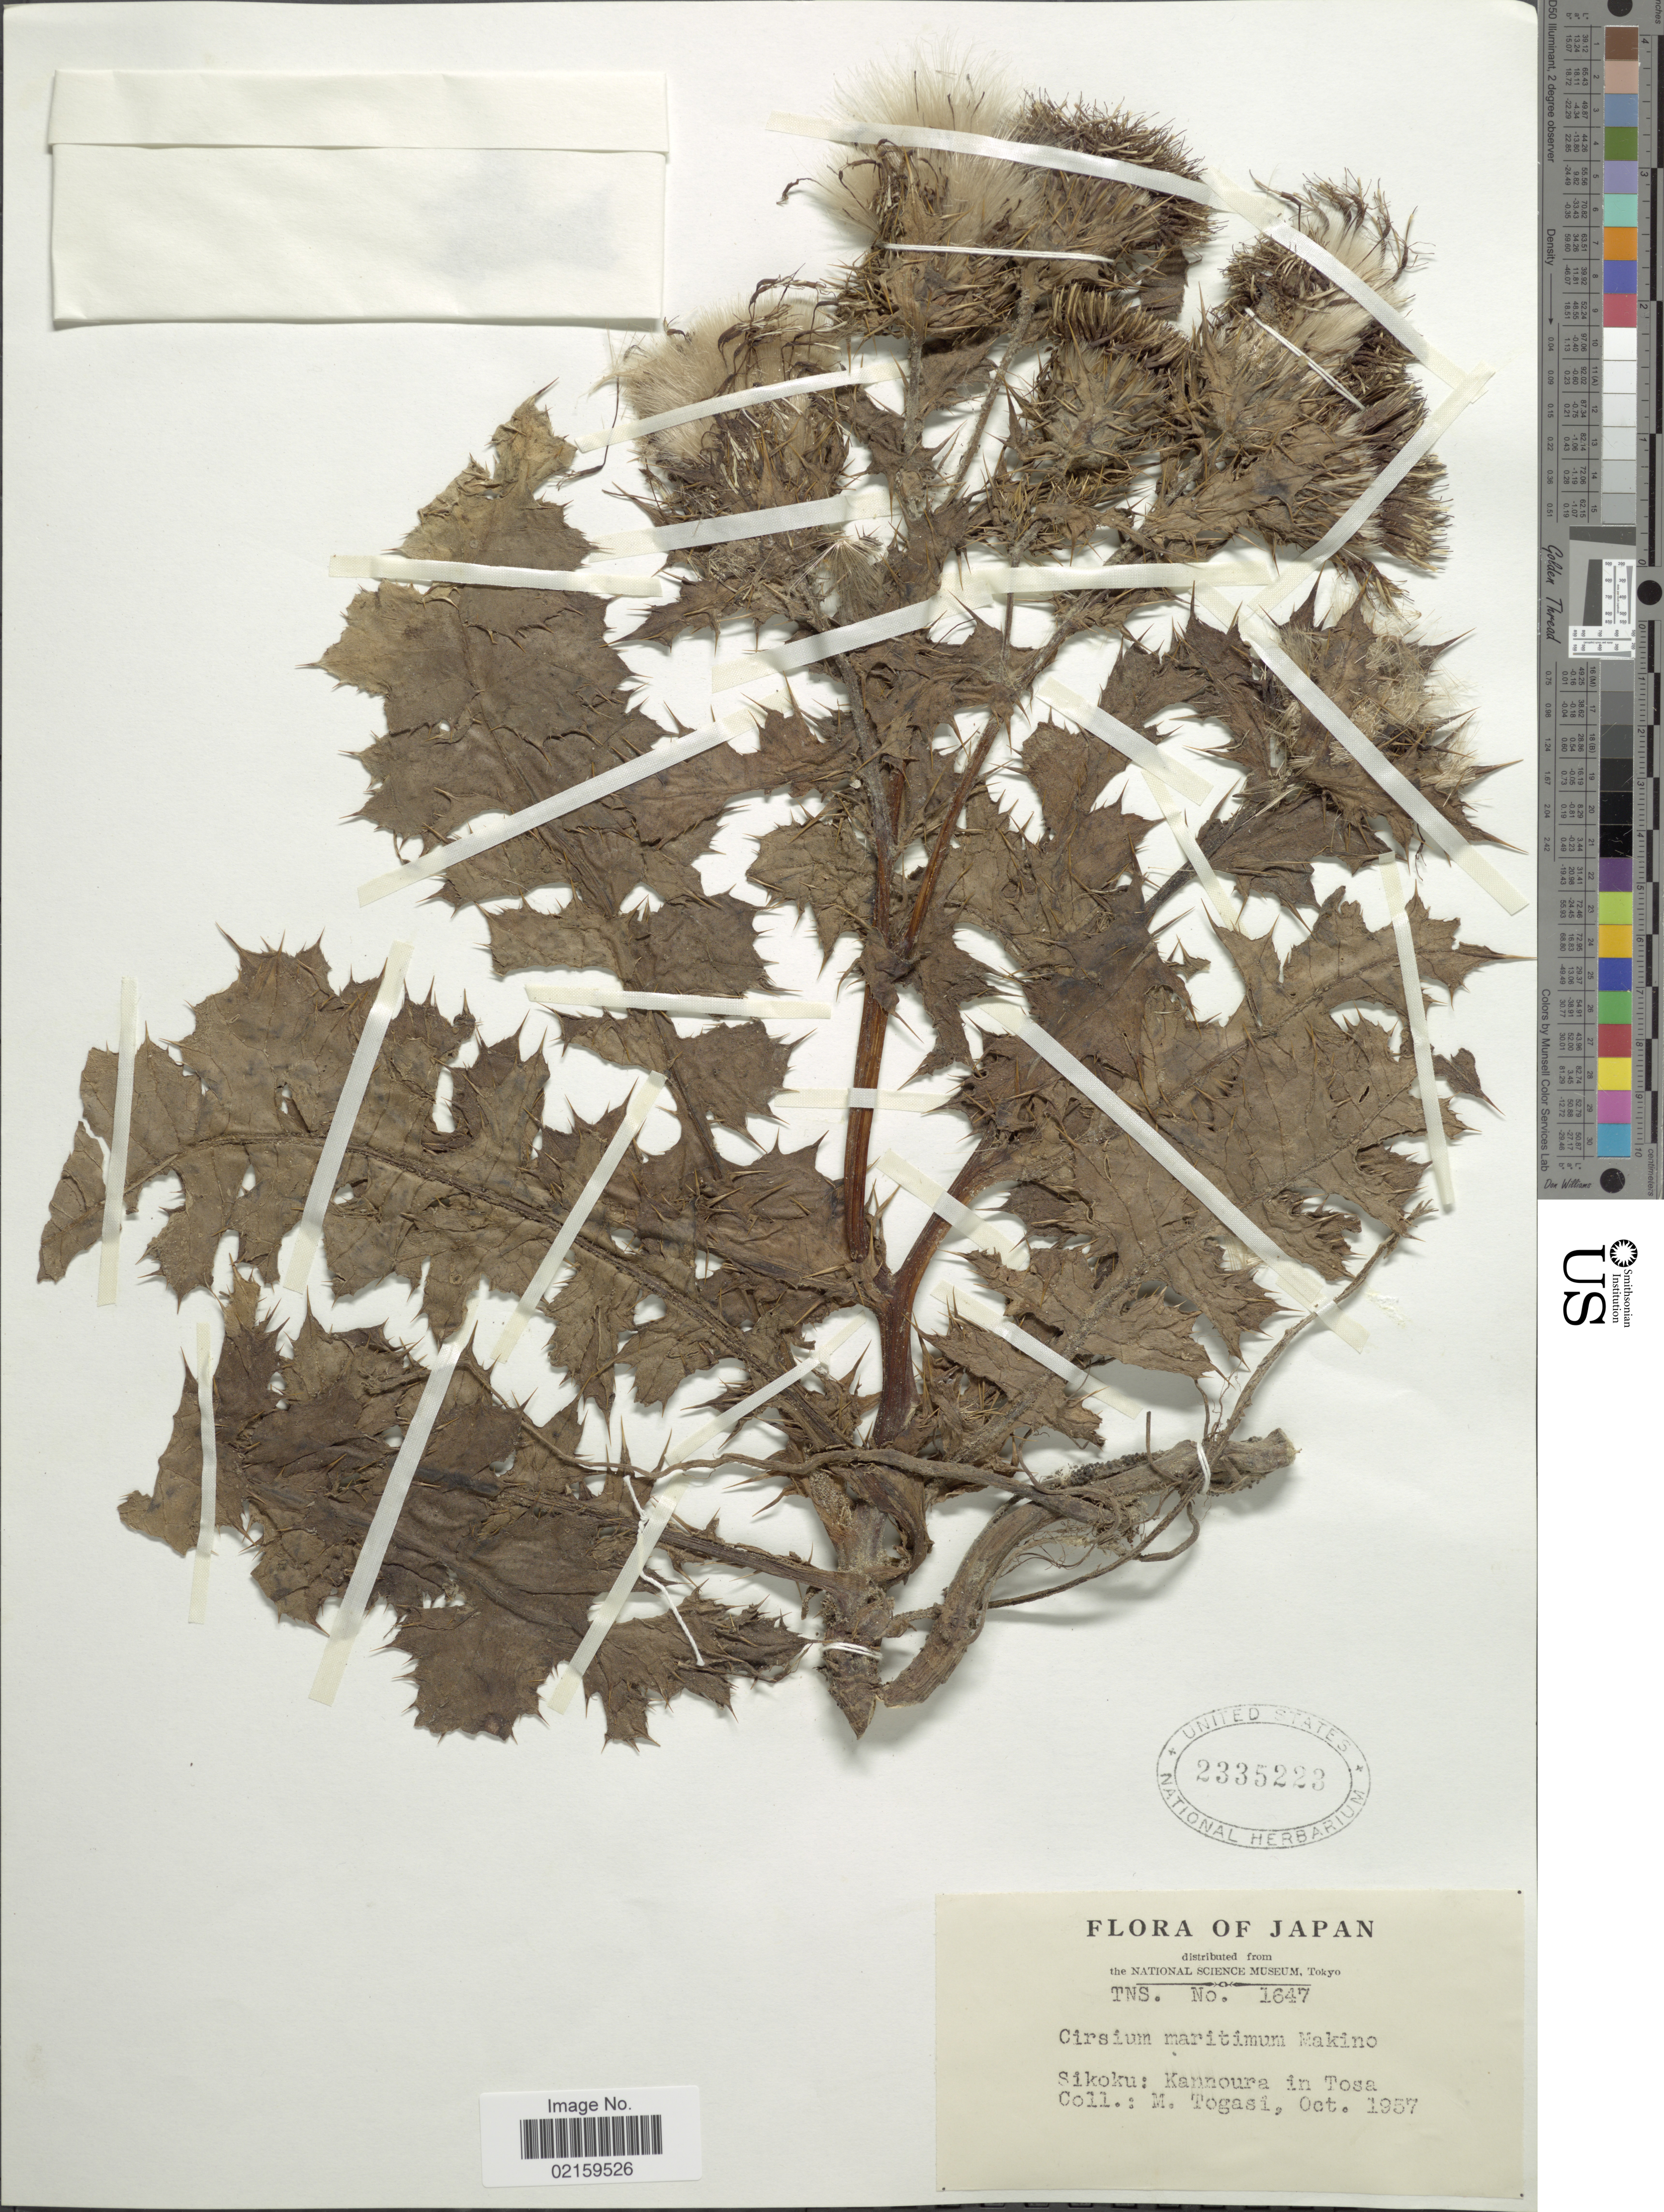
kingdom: Plantae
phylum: Tracheophyta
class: Magnoliopsida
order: Asterales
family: Asteraceae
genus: Cirsium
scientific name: Cirsium maritimum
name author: Makino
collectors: M. Togasi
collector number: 1647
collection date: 1957-10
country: Japan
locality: Sikoku: Kannoura in Tosa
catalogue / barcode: US 2335223